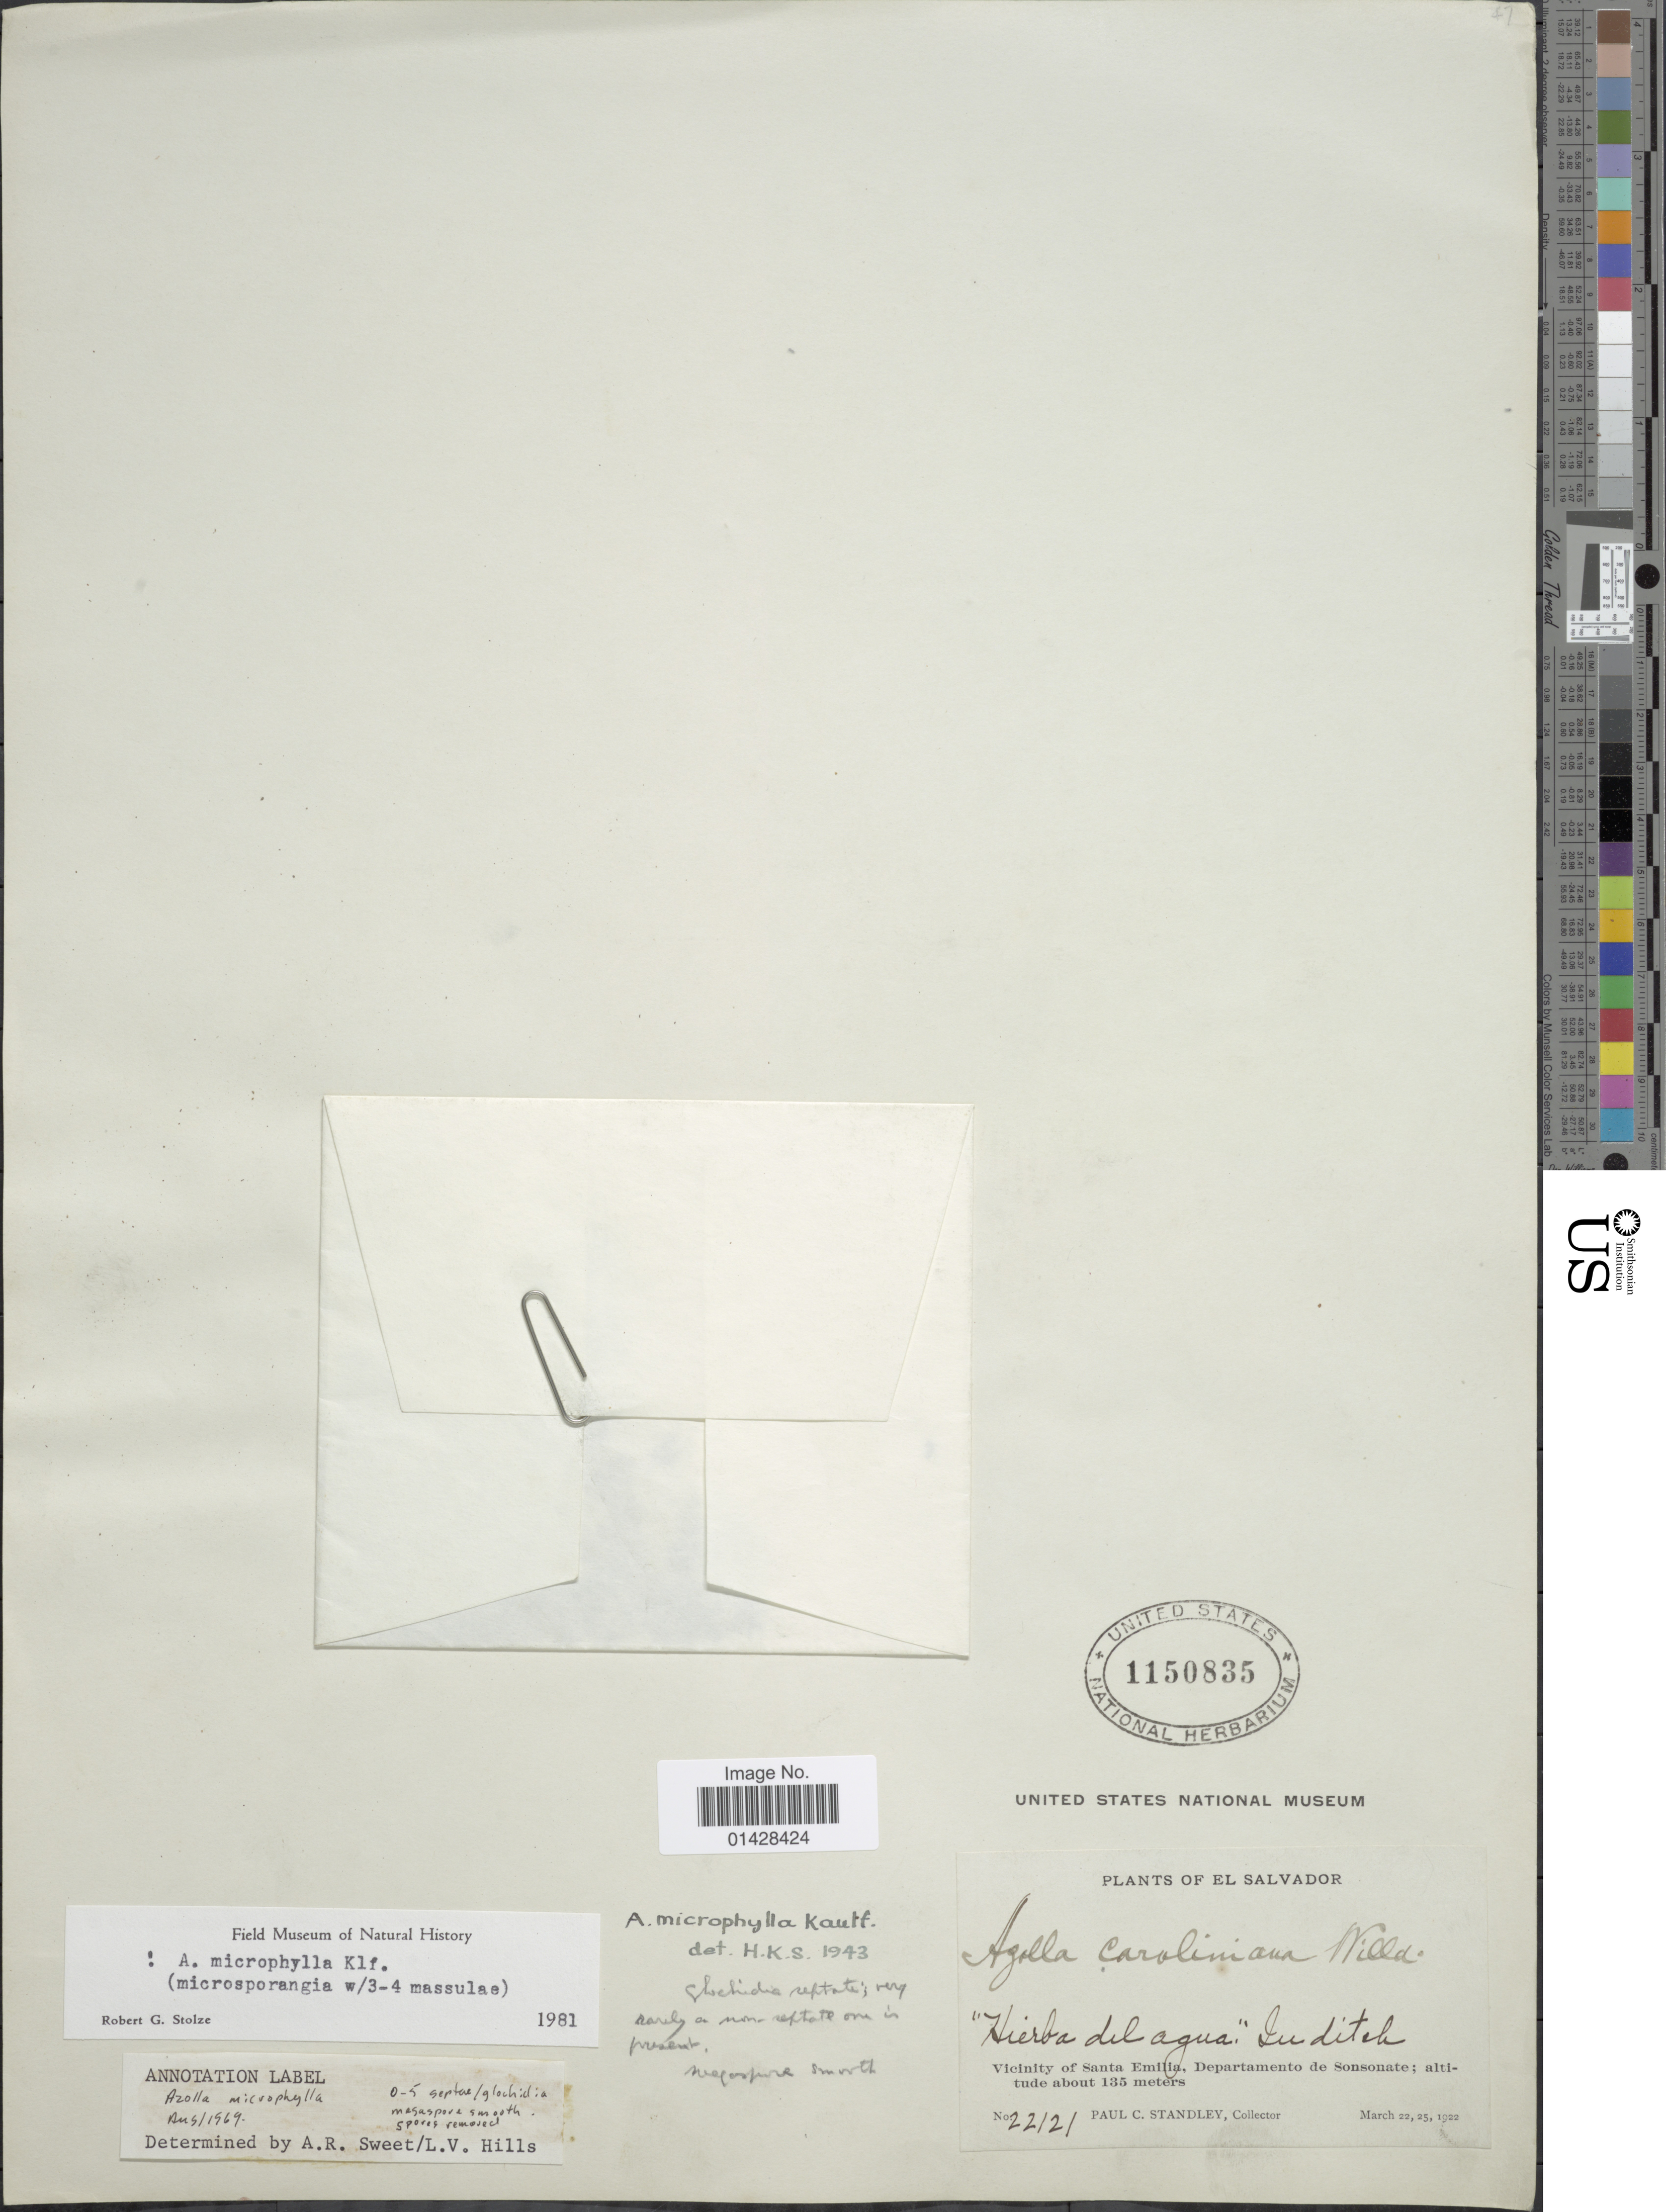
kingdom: Plantae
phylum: Tracheophyta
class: Polypodiopsida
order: Salviniales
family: Salviniaceae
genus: Azolla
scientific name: Azolla microphylla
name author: Kaulf.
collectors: P. C. Standley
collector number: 22121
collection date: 1922-03-22/1922-03-25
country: El Salvador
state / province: Sonsonate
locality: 'Hierba del agua' In ditch, Vicinity of Santa Emilia, Departamento de Sonsonate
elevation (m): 135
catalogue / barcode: US 1150835